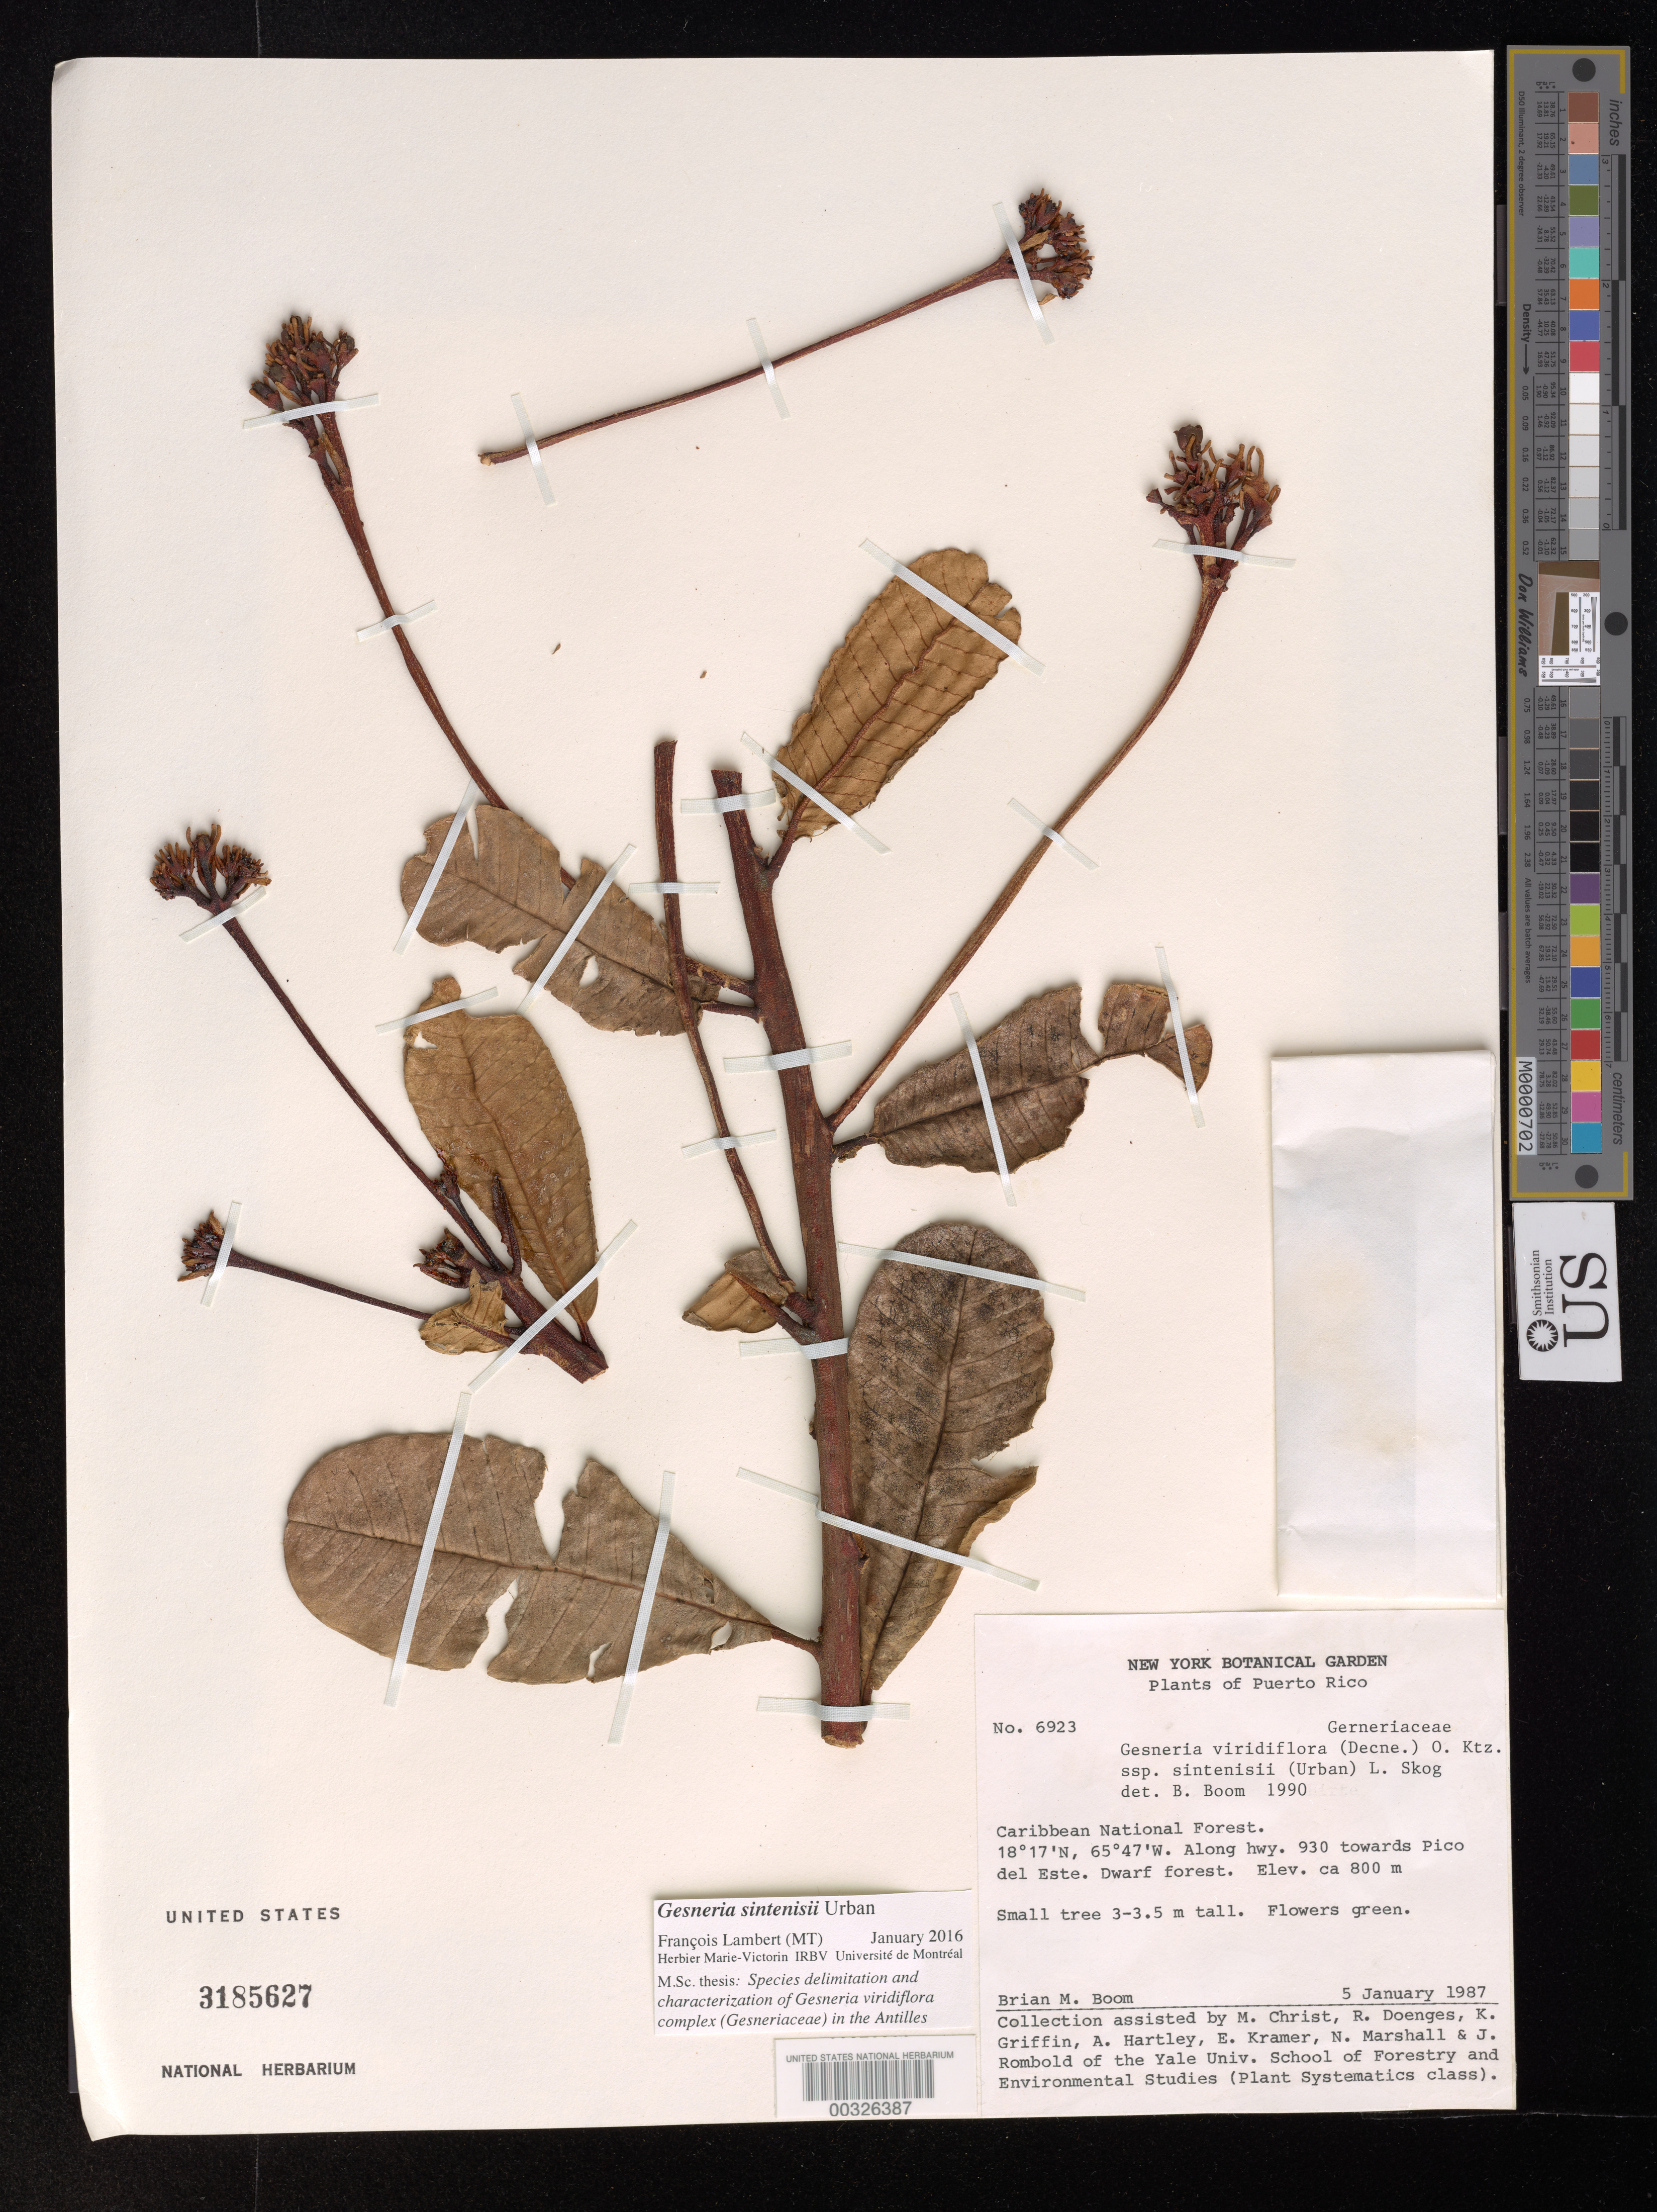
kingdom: Plantae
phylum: Tracheophyta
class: Magnoliopsida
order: Lamiales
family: Gesneriaceae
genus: Gesneria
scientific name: Gesneria sintenisii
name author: Urb.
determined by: Lambert, Francois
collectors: B. M. Boom, M. Christ, R. Doenges, K. Griffin, A. Hartley & et al.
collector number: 6923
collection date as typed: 05 Jan 1987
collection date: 1987-01-05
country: Puerto Rico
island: Puerto Rico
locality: Caribbean National Forest, along hwy 930 towards Pico del Este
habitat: Dwarf forest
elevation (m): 800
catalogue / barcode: US 3185627